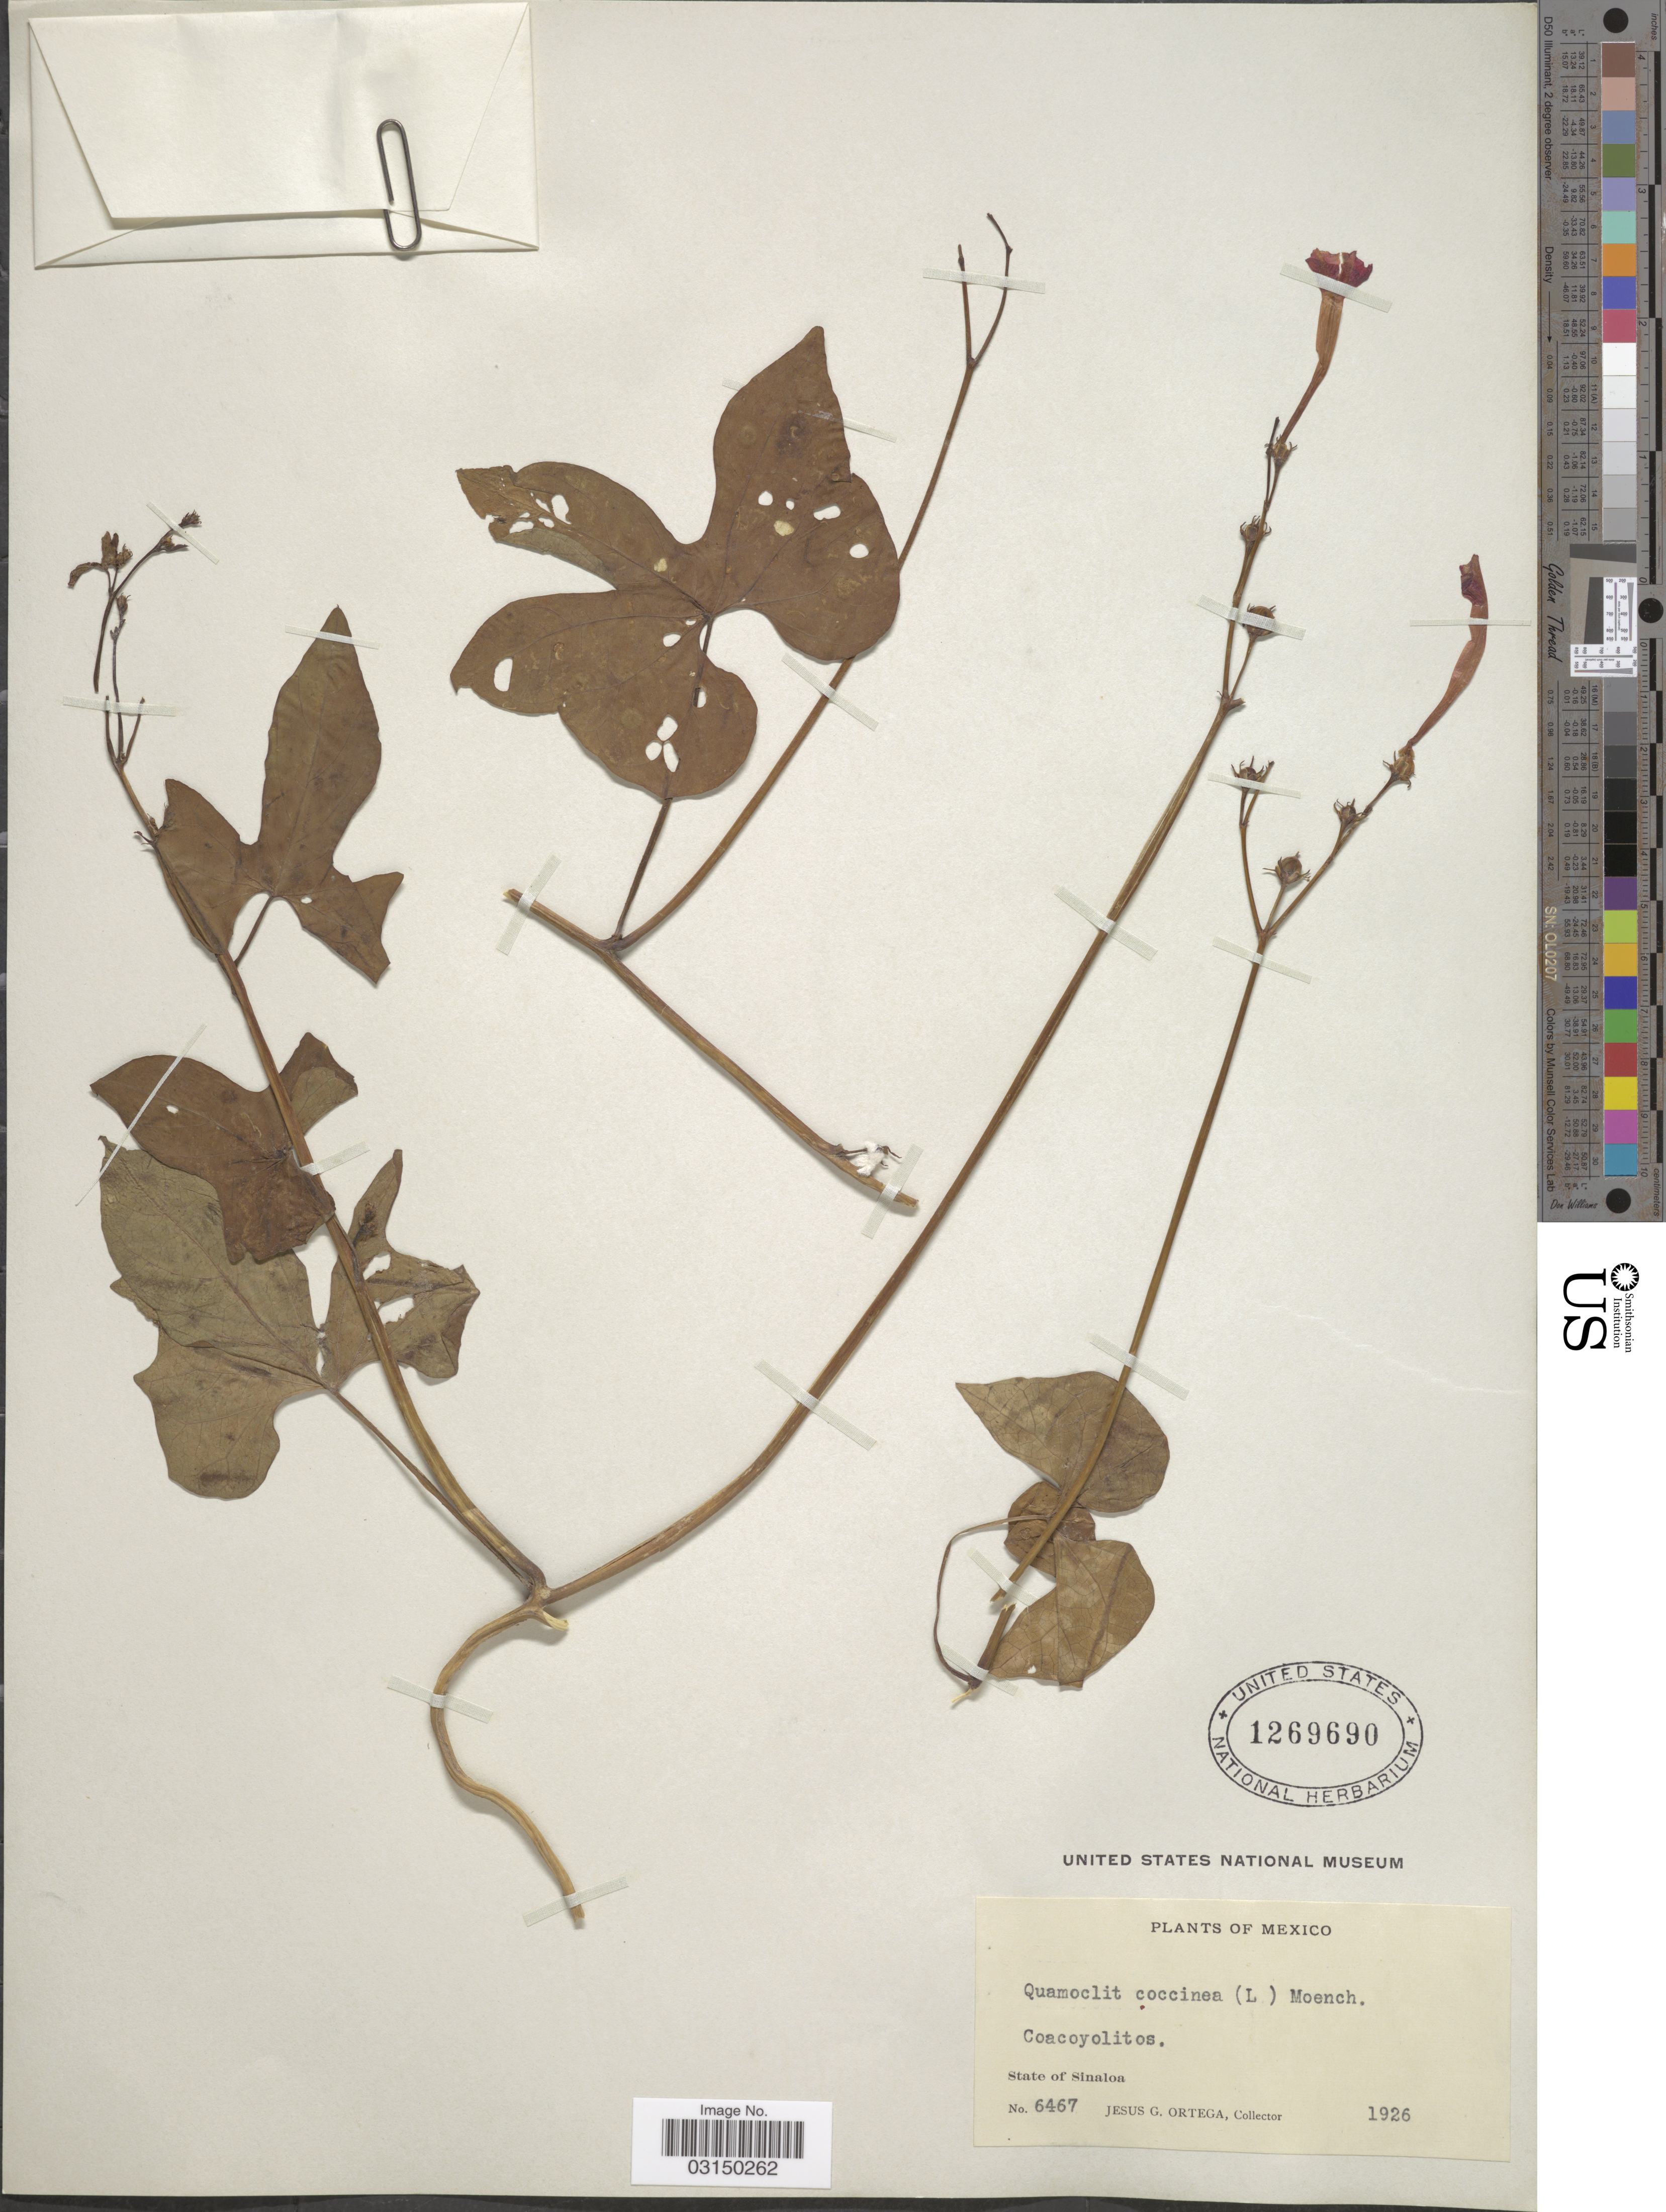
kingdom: Plantae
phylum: Tracheophyta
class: Magnoliopsida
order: Solanales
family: Convolvulaceae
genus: Ipomoea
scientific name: Ipomoea hederifolia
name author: L.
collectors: J. Ortega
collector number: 6467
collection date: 1926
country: Mexico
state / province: Sinaloa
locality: Coacoyolitos.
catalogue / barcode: US 1269690